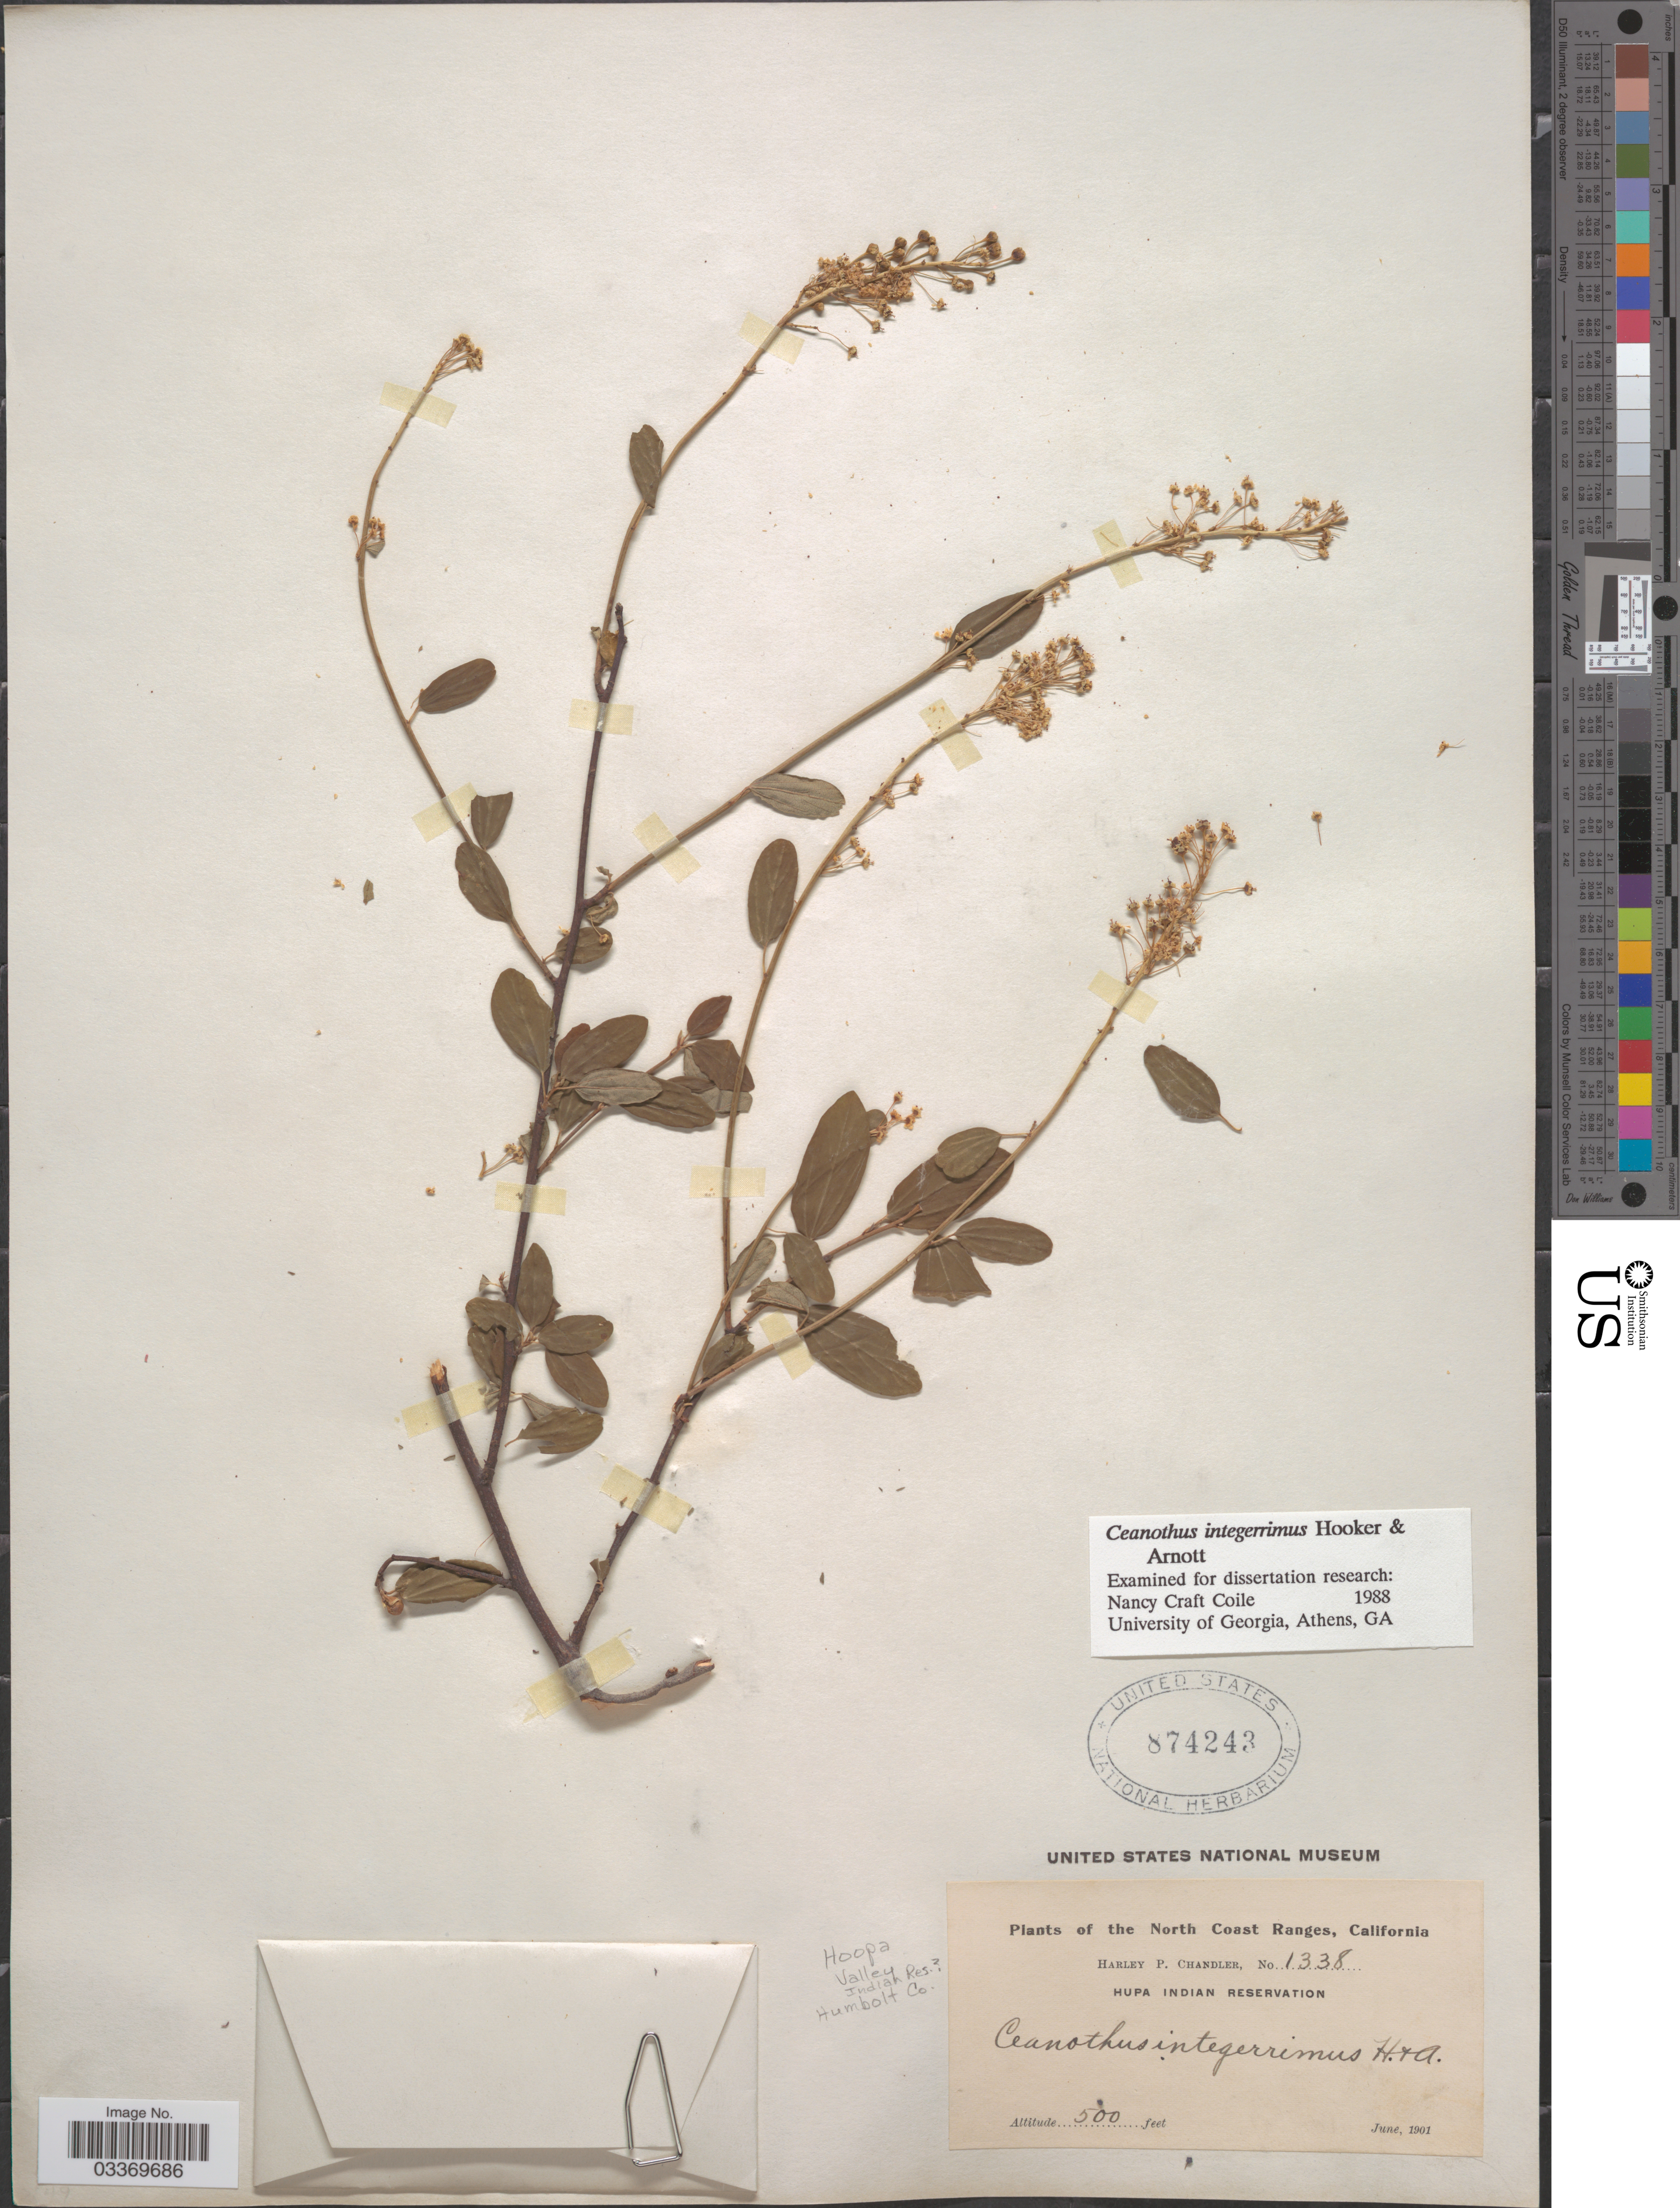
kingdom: Plantae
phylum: Tracheophyta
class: Magnoliopsida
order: Rosales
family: Rhamnaceae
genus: Ceanothus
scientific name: Ceanothus integerrimus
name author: Hook. & Arn.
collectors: H. Chandler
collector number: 1338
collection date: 1901-06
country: United States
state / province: California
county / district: Humboldt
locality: The North Coast Ranges. Hupa Indian Reservation. Hoopa Valley Indian Res. [unsure placement] Humboldt Co.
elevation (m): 152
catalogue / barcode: US 874243